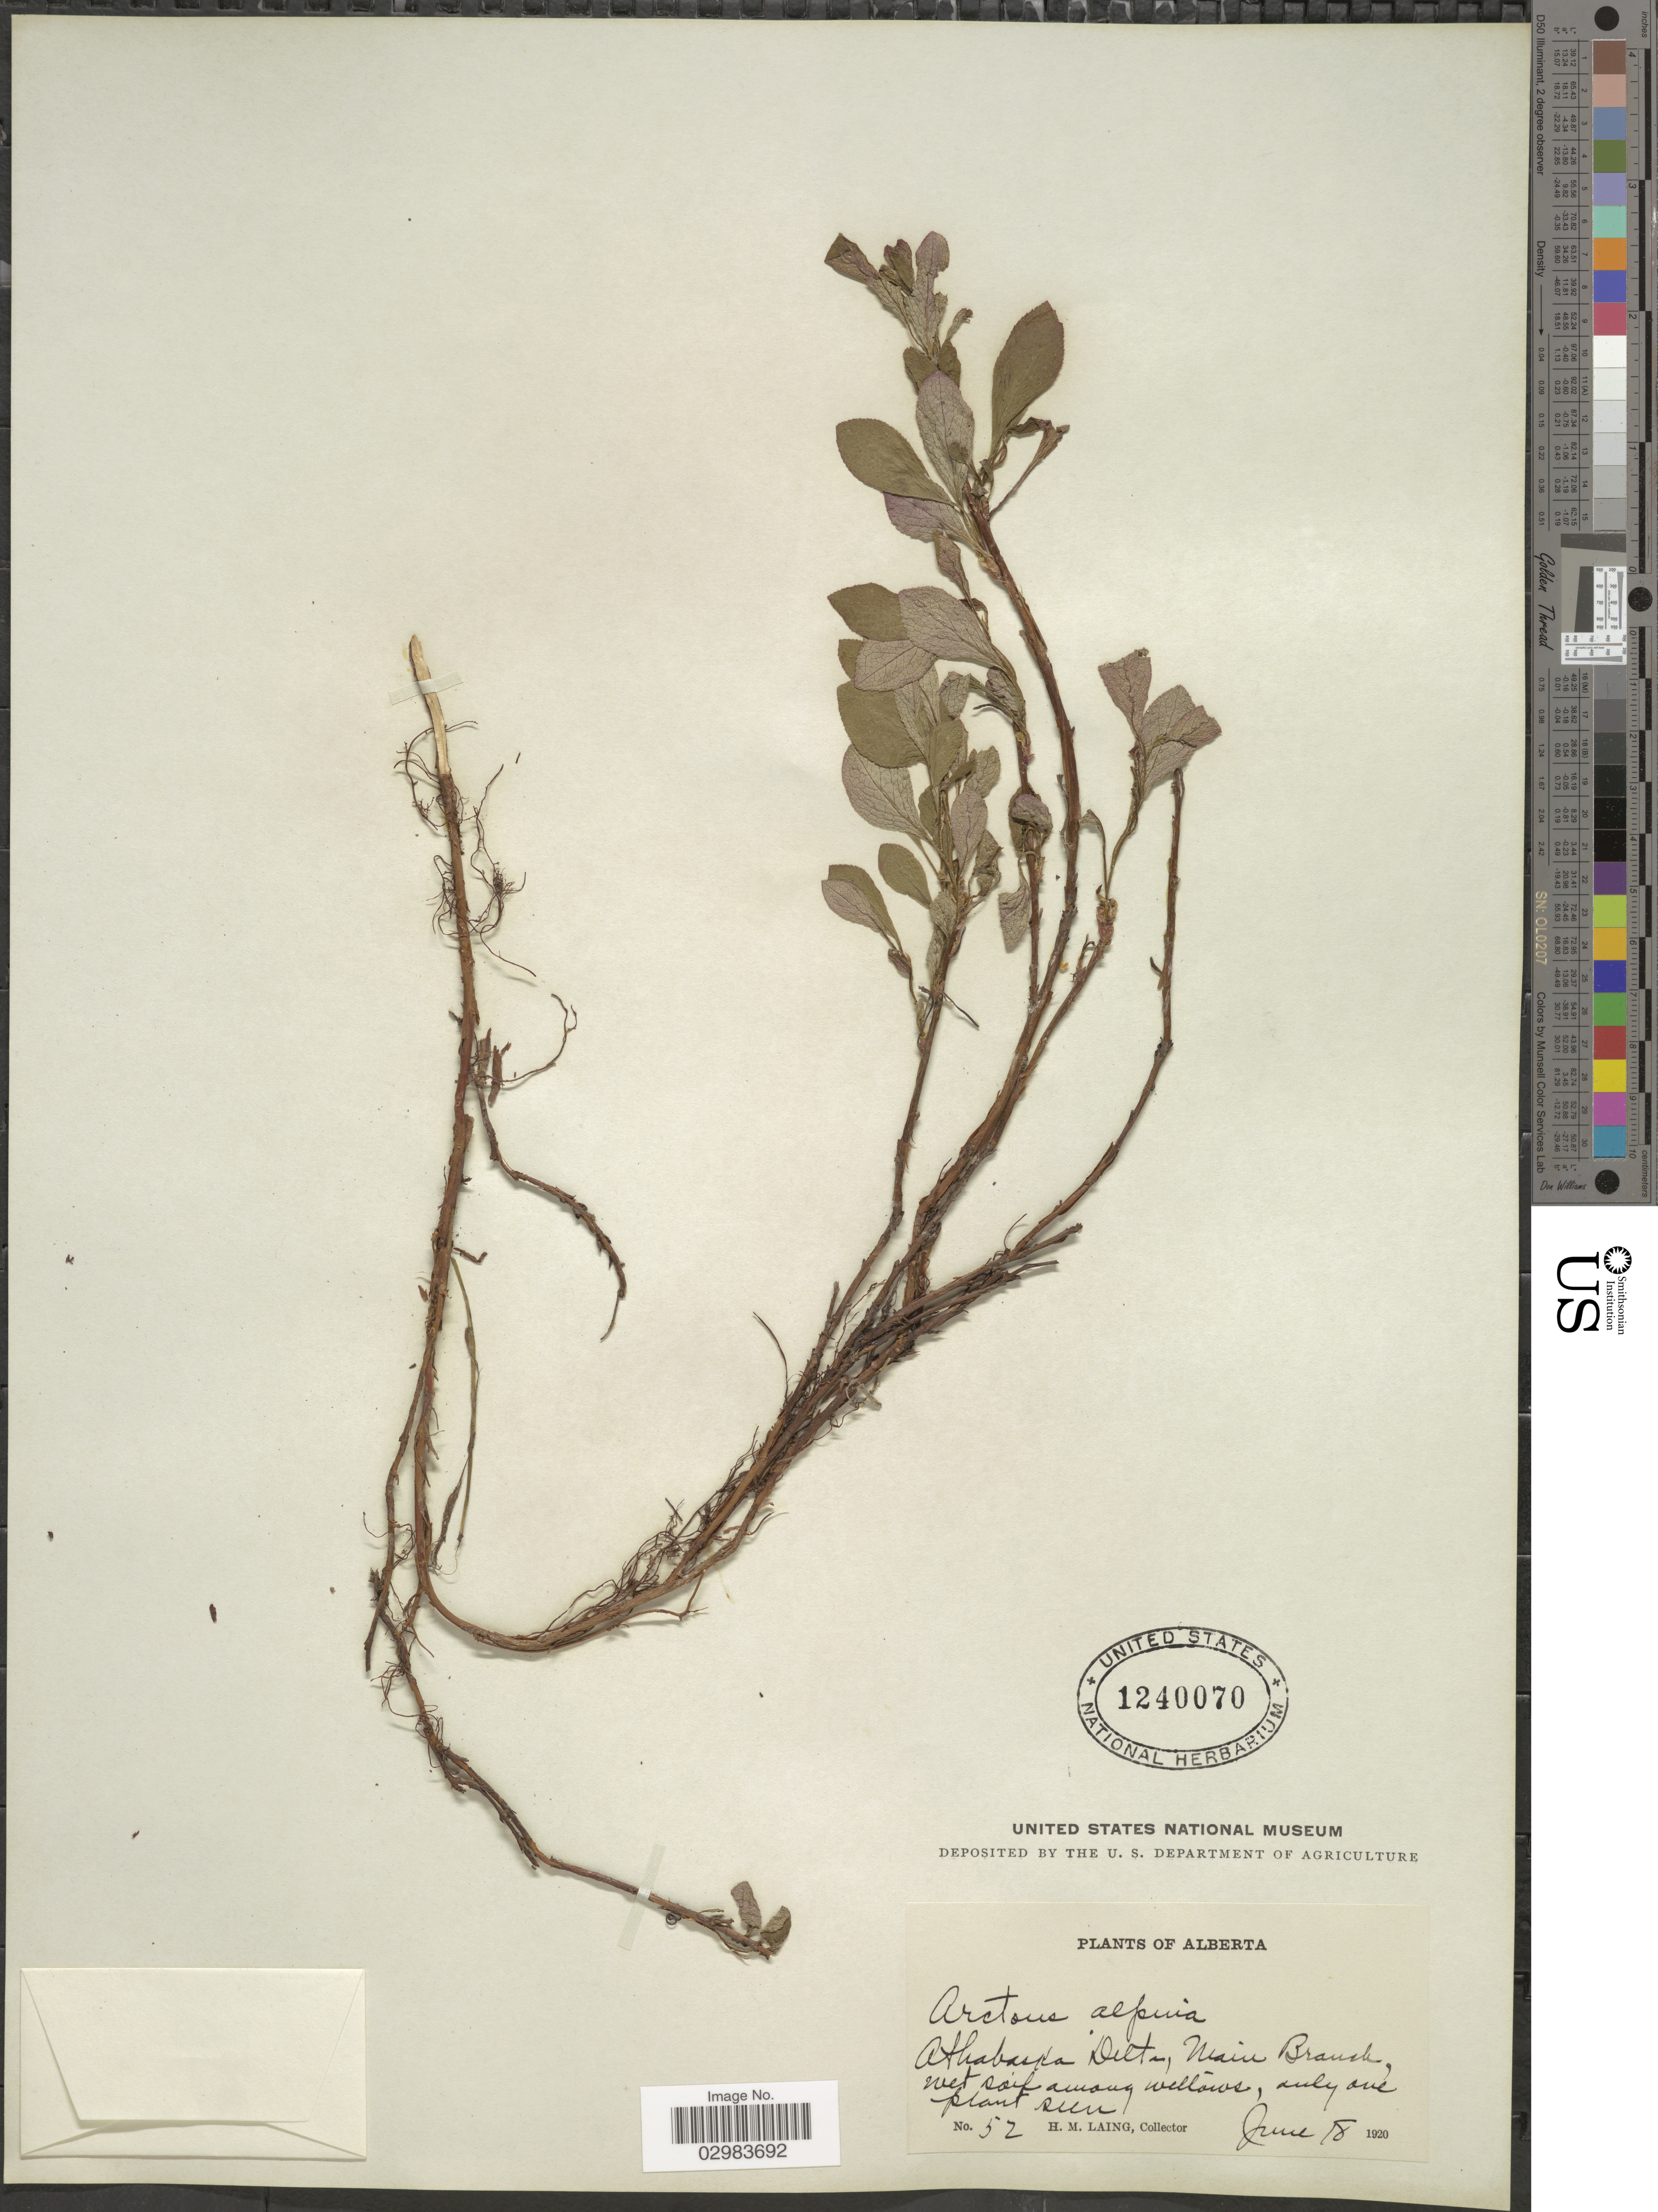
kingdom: Plantae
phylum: Tracheophyta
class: Magnoliopsida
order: Ericales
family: Ericaceae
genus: Arctostaphylos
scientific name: Arctostaphylos alpina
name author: (L.) Spreng.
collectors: H. Laing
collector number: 52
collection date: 1920-06-18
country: Canada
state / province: Alberta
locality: Athabaska Delta, Main Branche.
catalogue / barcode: US 1240070